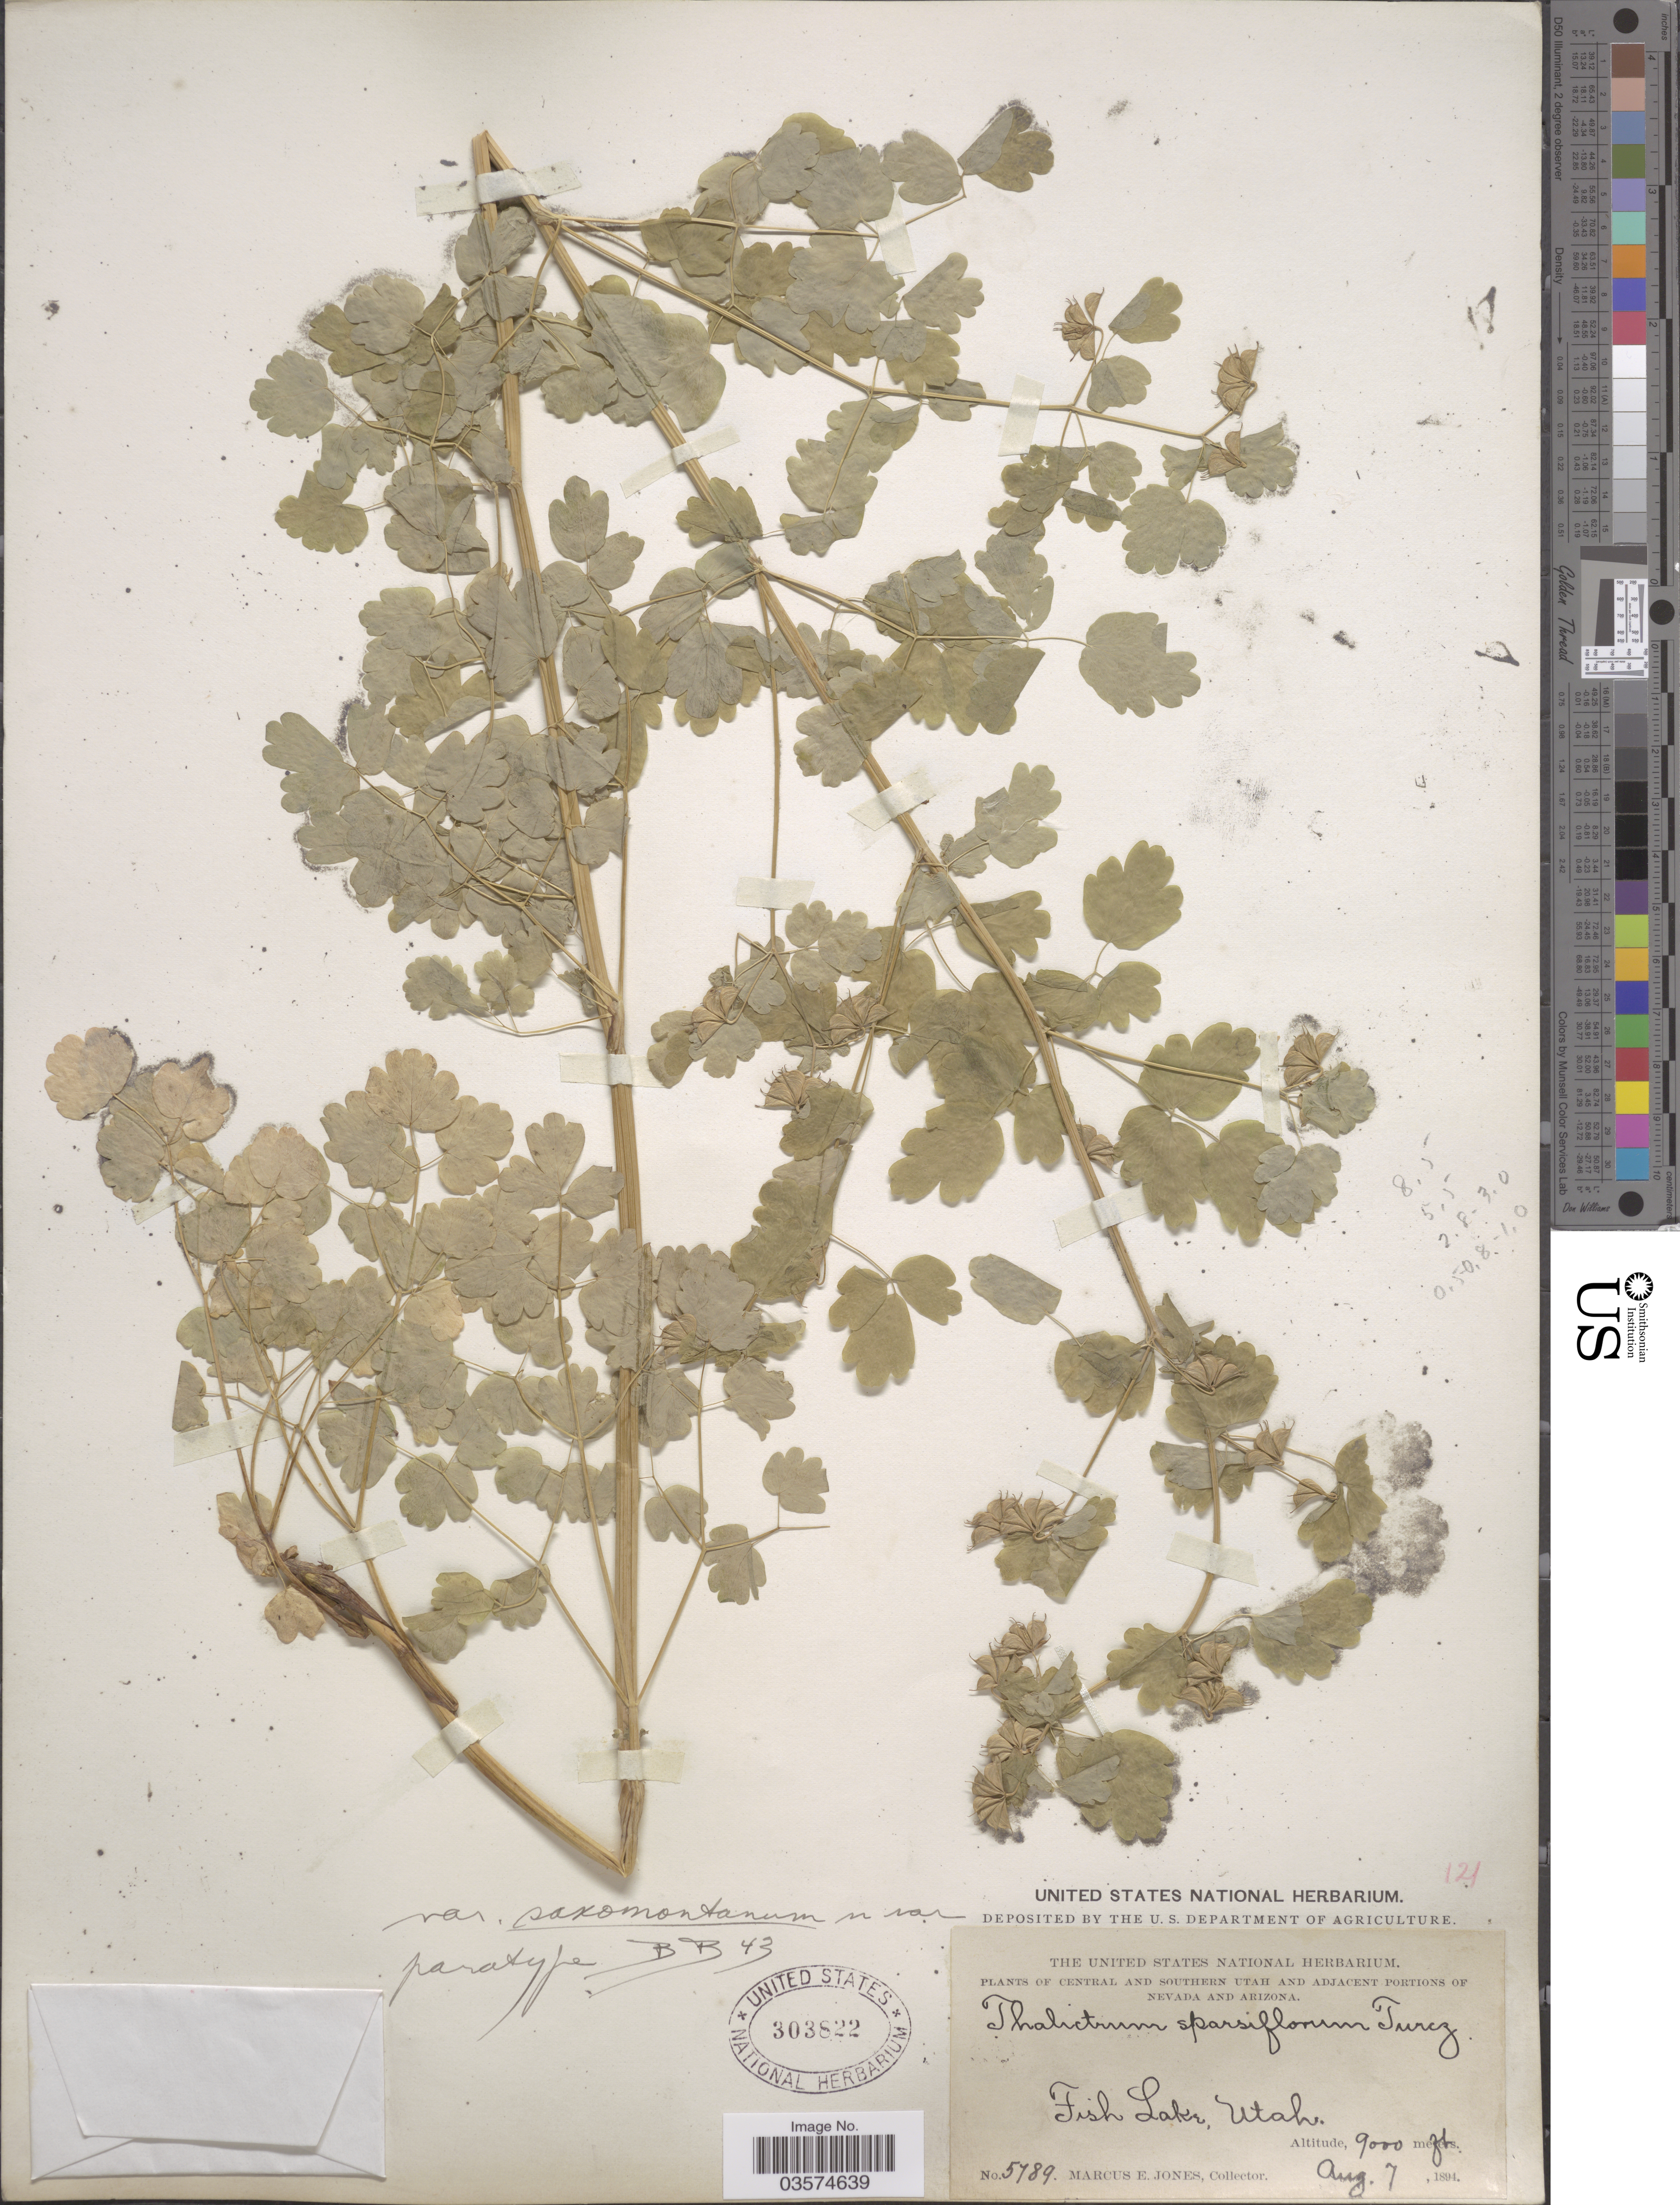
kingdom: Plantae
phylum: Tracheophyta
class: Magnoliopsida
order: Ranunculales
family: Ranunculaceae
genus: Thalictrum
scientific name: Thalictrum sparsiflorum var. saximontanum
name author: B. Boivin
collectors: M. E. Jones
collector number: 5789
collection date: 1894-08-07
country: United States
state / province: Utah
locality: Central and Southern Utah. Fish Lake.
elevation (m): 2743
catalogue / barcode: US 303822